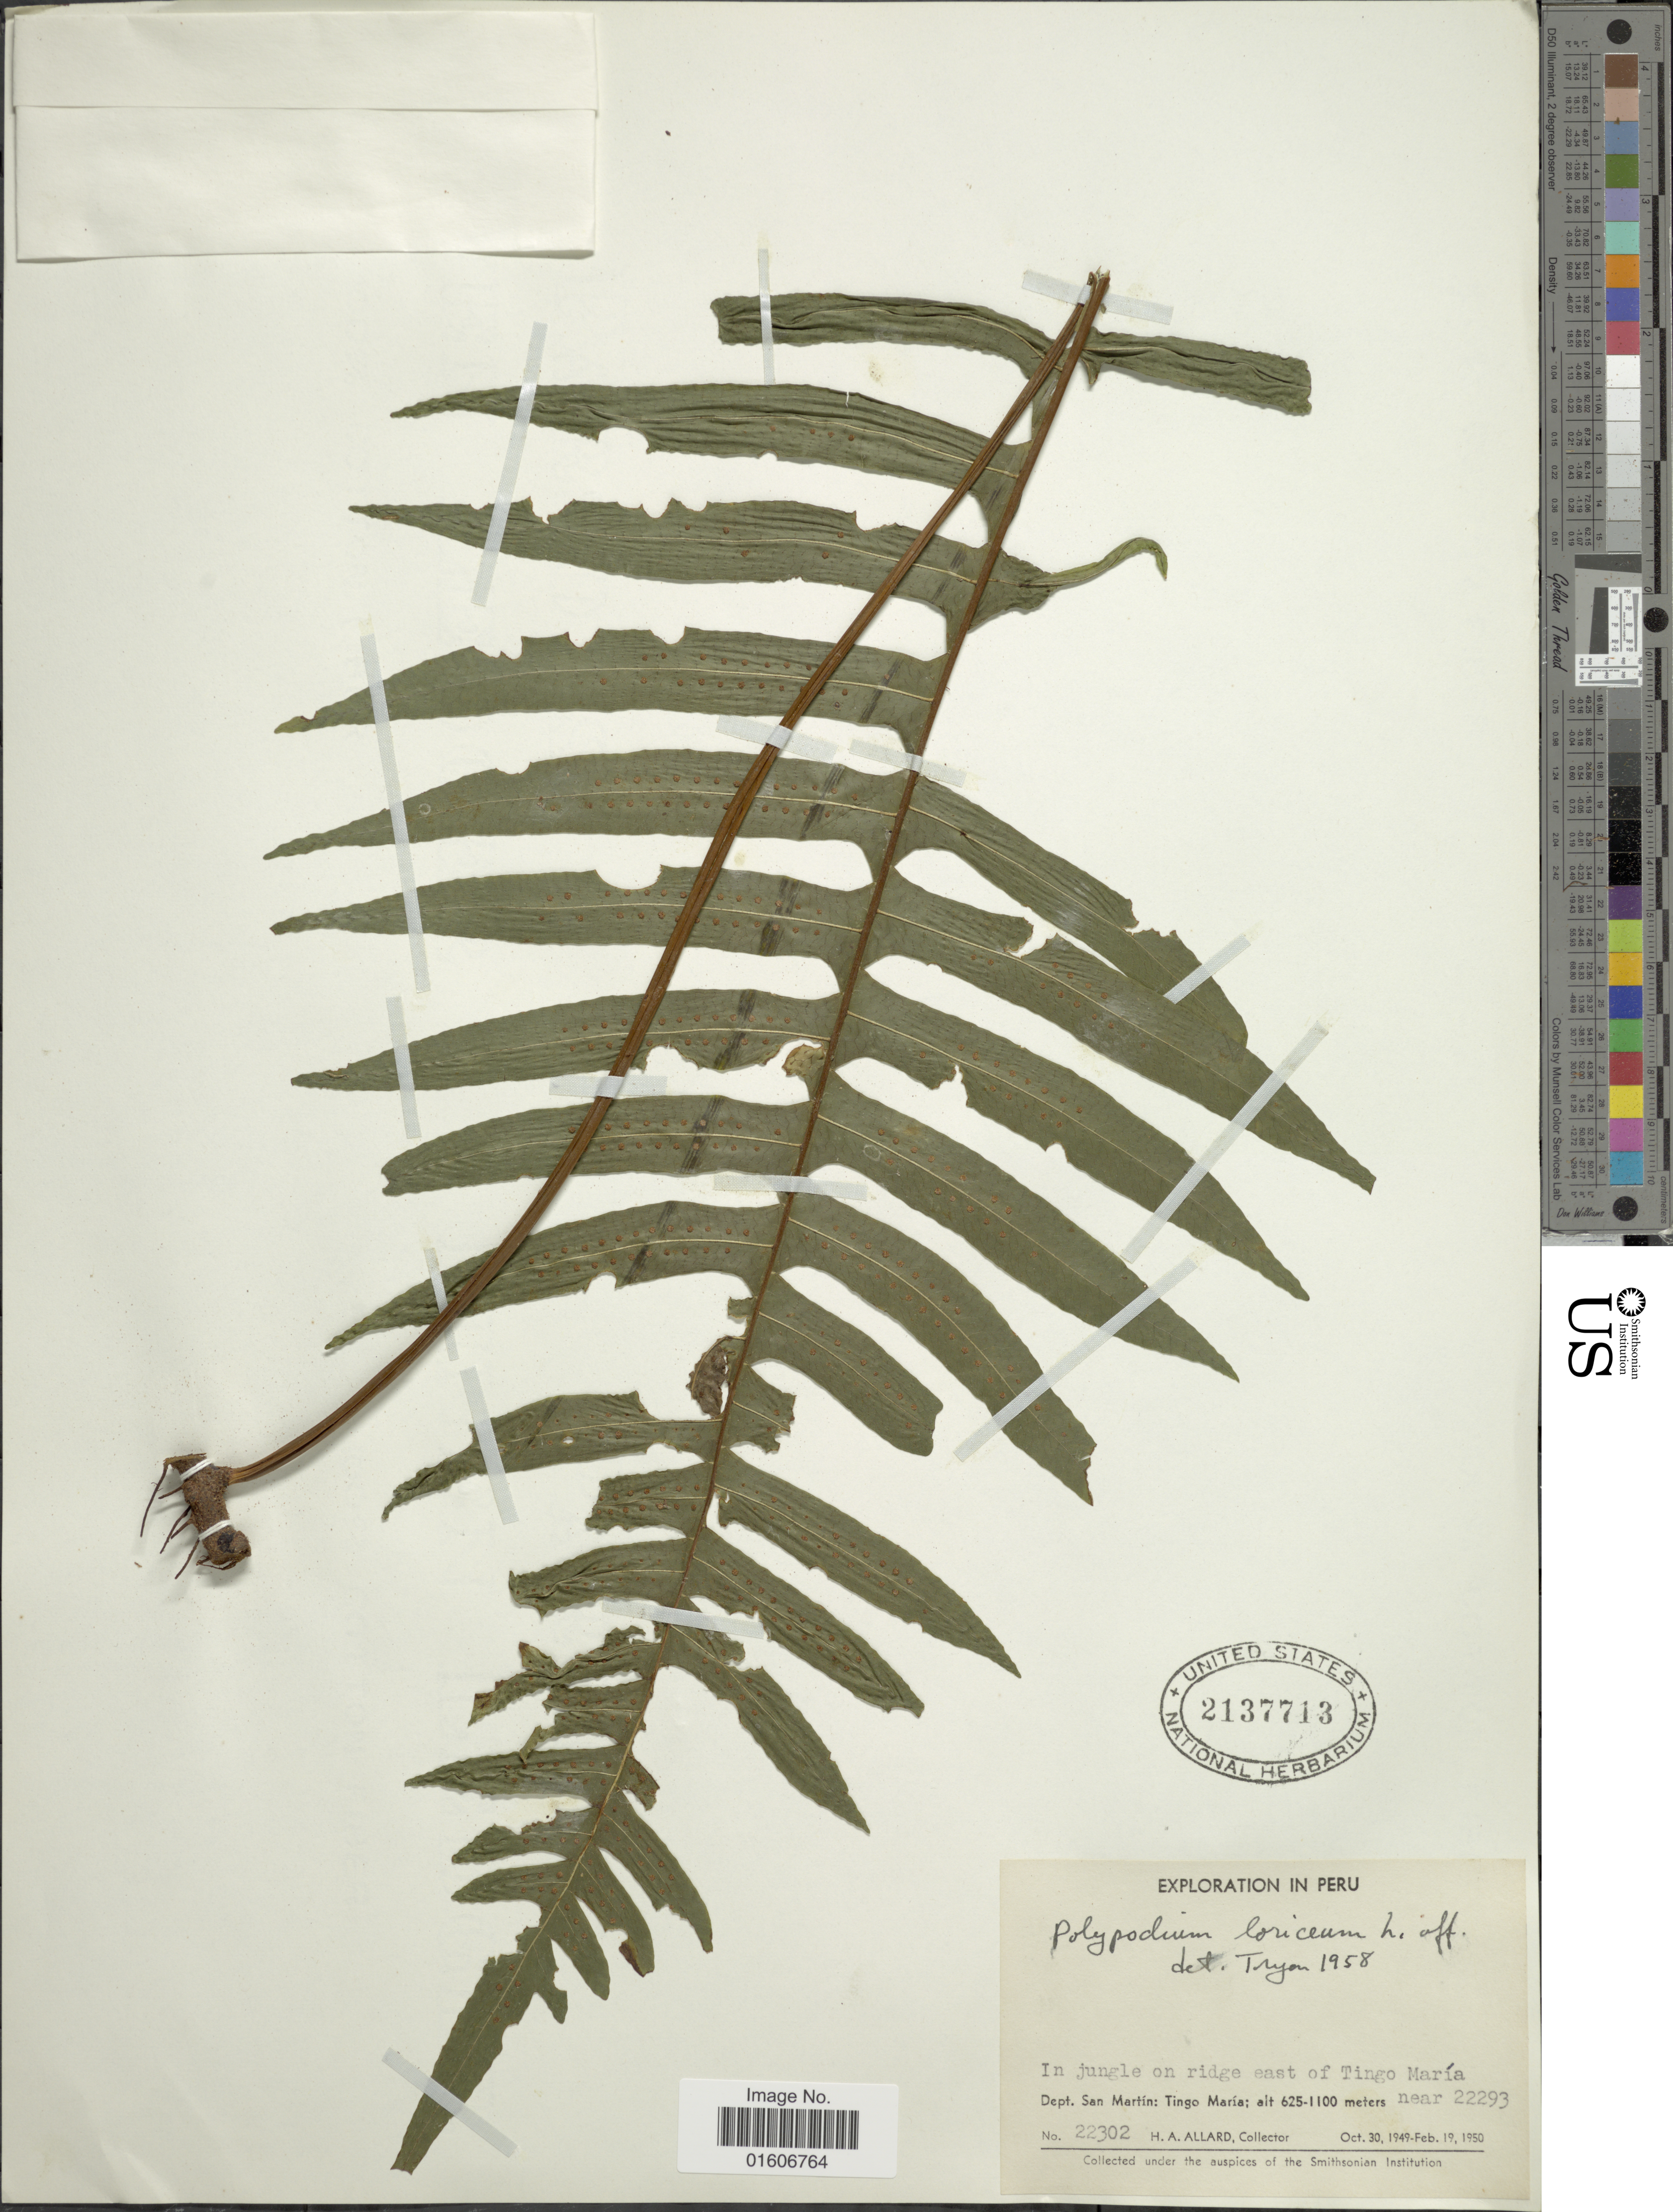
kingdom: Plantae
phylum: Tracheophyta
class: Polypodiopsida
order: Polypodiales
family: Polypodiaceae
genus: Serpocaulon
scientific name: Serpocaulon loriceum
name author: (L.) A.R. Sm.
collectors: H. A. Allard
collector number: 22302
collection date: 1949-10-30/1950-02-19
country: Peru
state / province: San Martín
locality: In jungle on ridge east of Tingo María, Dept San Martin: Tingo María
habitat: in jungle on ridge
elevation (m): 625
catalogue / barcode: US 2137713